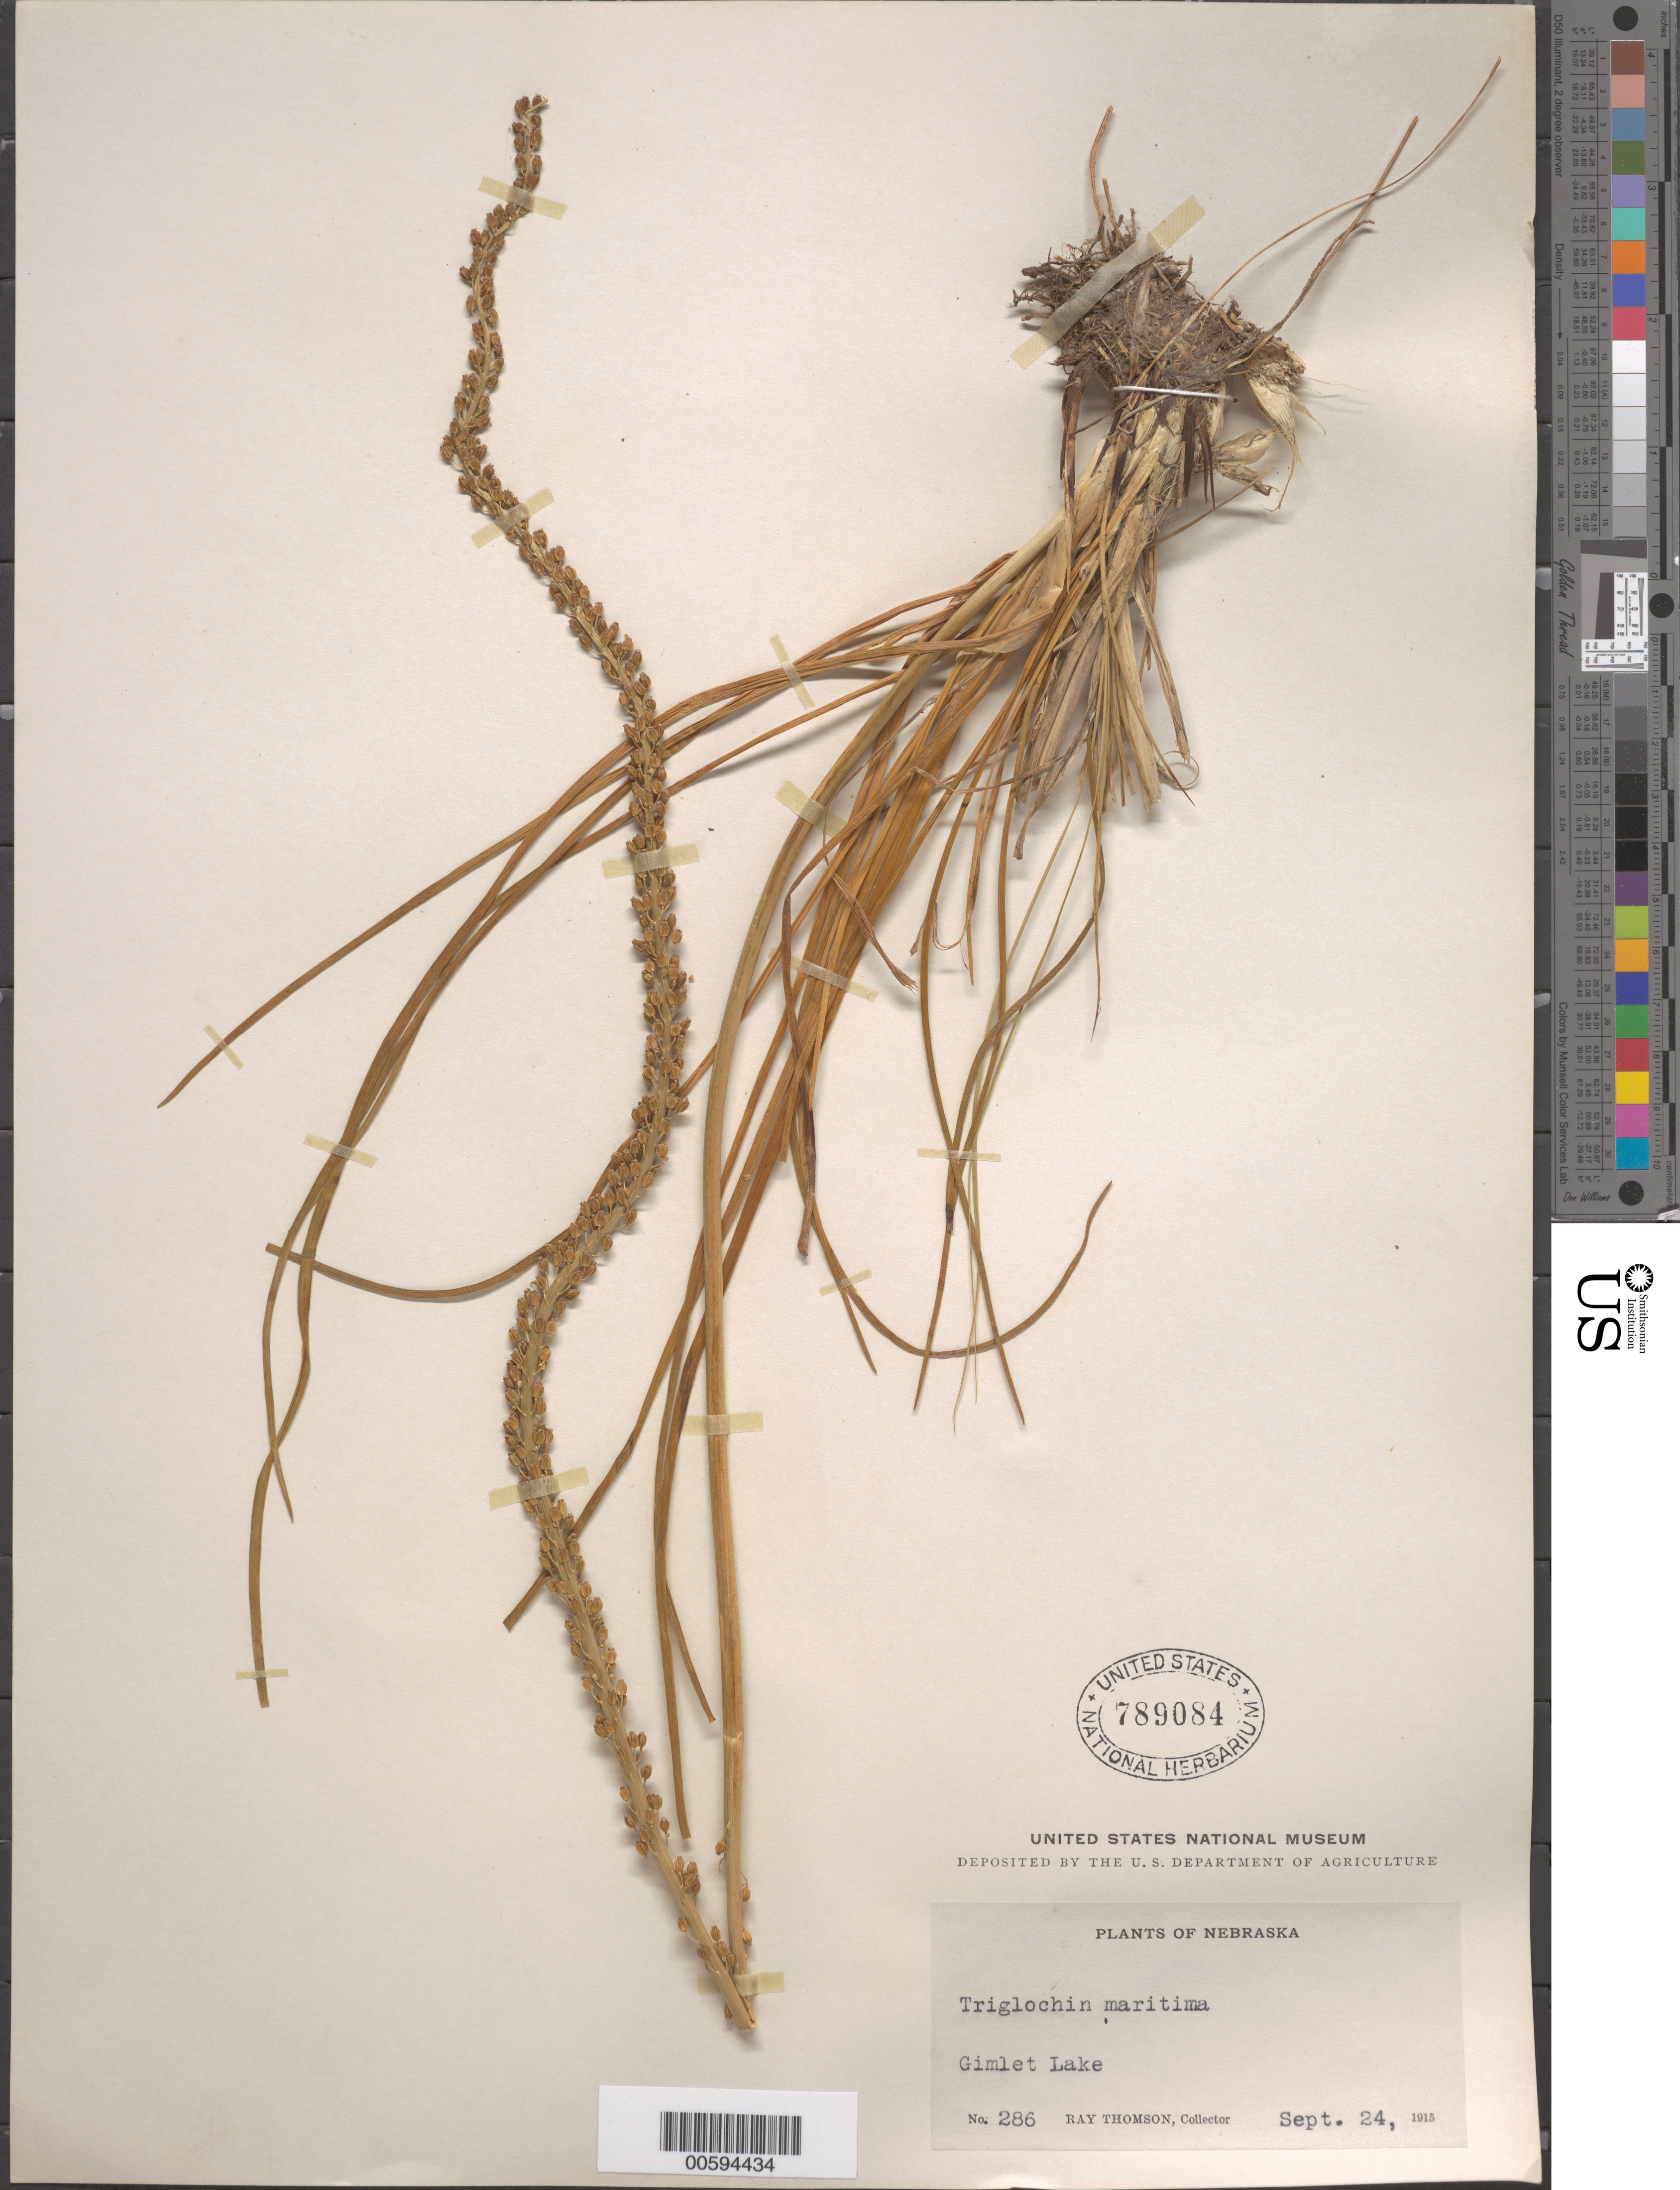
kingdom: Plantae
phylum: Tracheophyta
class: Liliopsida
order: Alismatales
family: Juncaginaceae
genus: Triglochin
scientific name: Triglochin maritima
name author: L.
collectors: R. Thomson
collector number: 286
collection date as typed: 24 Sep 1915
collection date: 1915-09-24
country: United States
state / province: Nebraska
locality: Gimlet Lake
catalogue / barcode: US 789084